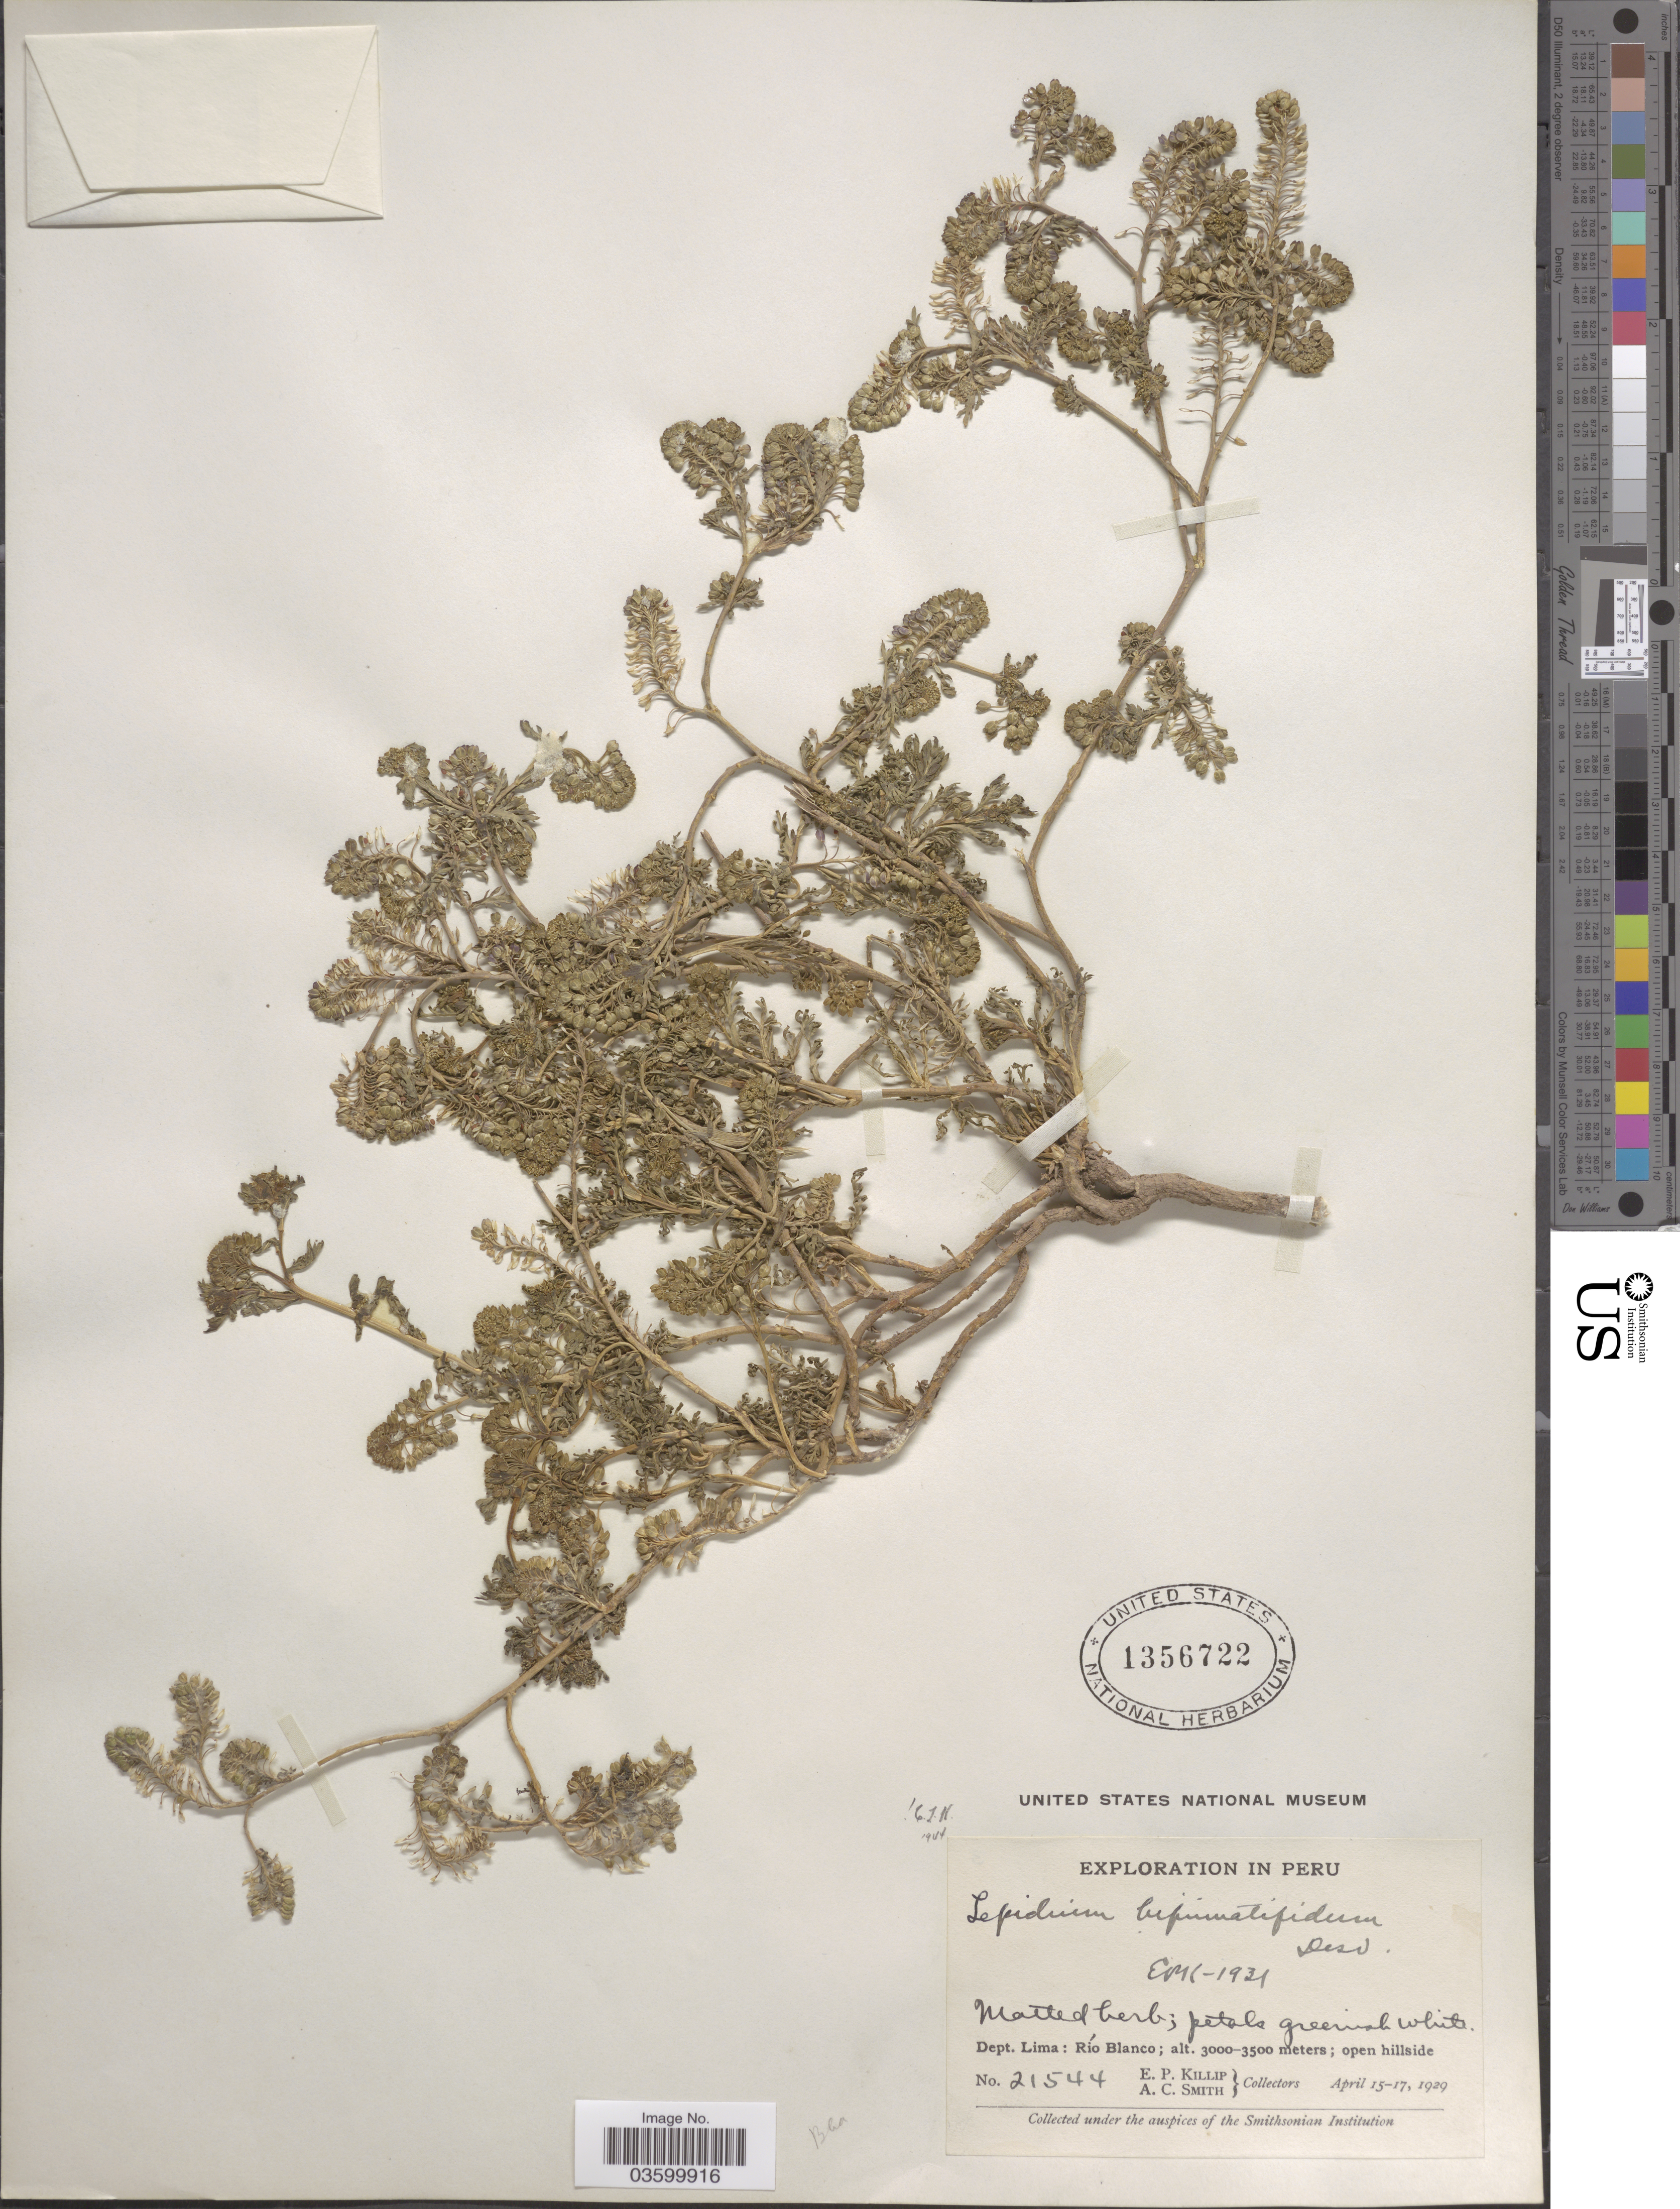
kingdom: Plantae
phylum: Tracheophyta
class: Magnoliopsida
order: Brassicales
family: Brassicaceae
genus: Lepidium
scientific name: Lepidium bipinnatifidum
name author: Desv.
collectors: E. P. Killip & A. C. Smith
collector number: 21544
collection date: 1929-04-15/1929-04-17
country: Peru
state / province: Lima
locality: Dept. Lima: Río Blanco.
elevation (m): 3000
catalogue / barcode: US 1356722